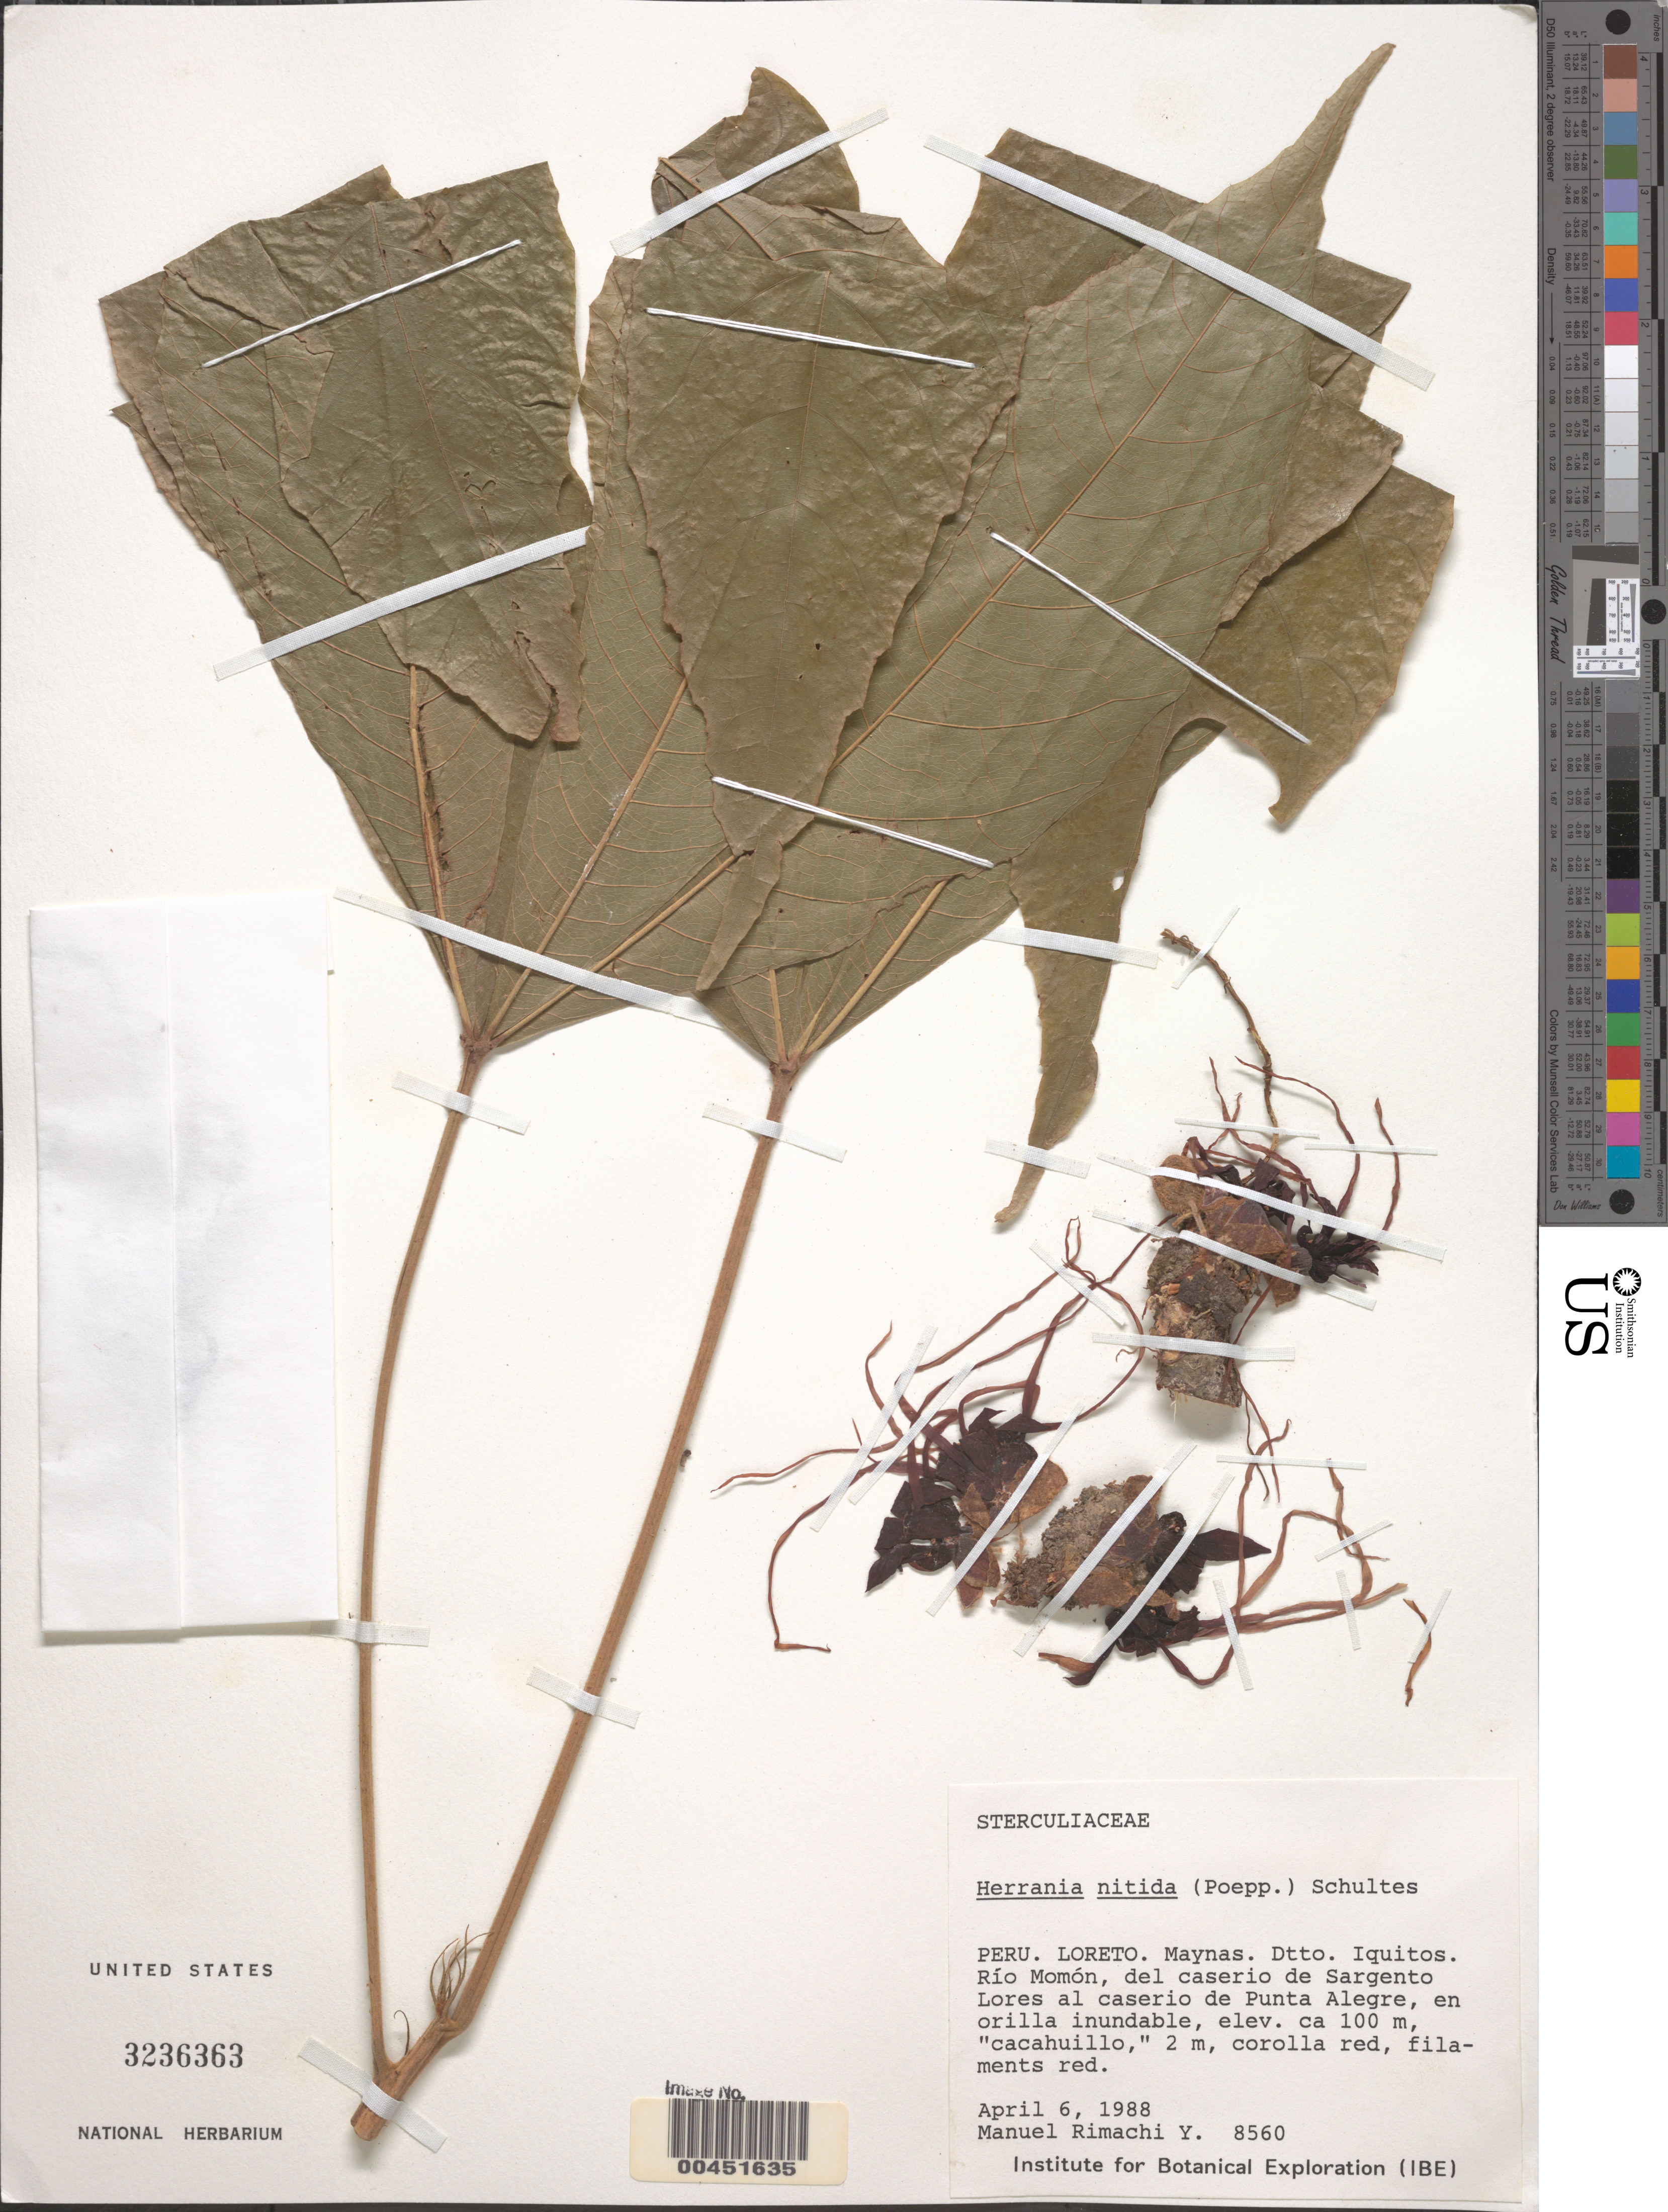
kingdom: Plantae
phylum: Tracheophyta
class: Magnoliopsida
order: Malvales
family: Malvaceae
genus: Herrania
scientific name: Herrania nitida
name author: (Poepp.) R.E. Schult.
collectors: M. Rimachi Y.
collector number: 8560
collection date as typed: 06 Apr 1988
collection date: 1988-04-06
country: Peru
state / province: Loreto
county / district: Maynas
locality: Río Momón, del caserio de Sargento Lores al caserio de Punta Alegre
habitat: en orilla inundable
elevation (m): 100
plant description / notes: Common name: cacahuillo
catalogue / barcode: US 3236363